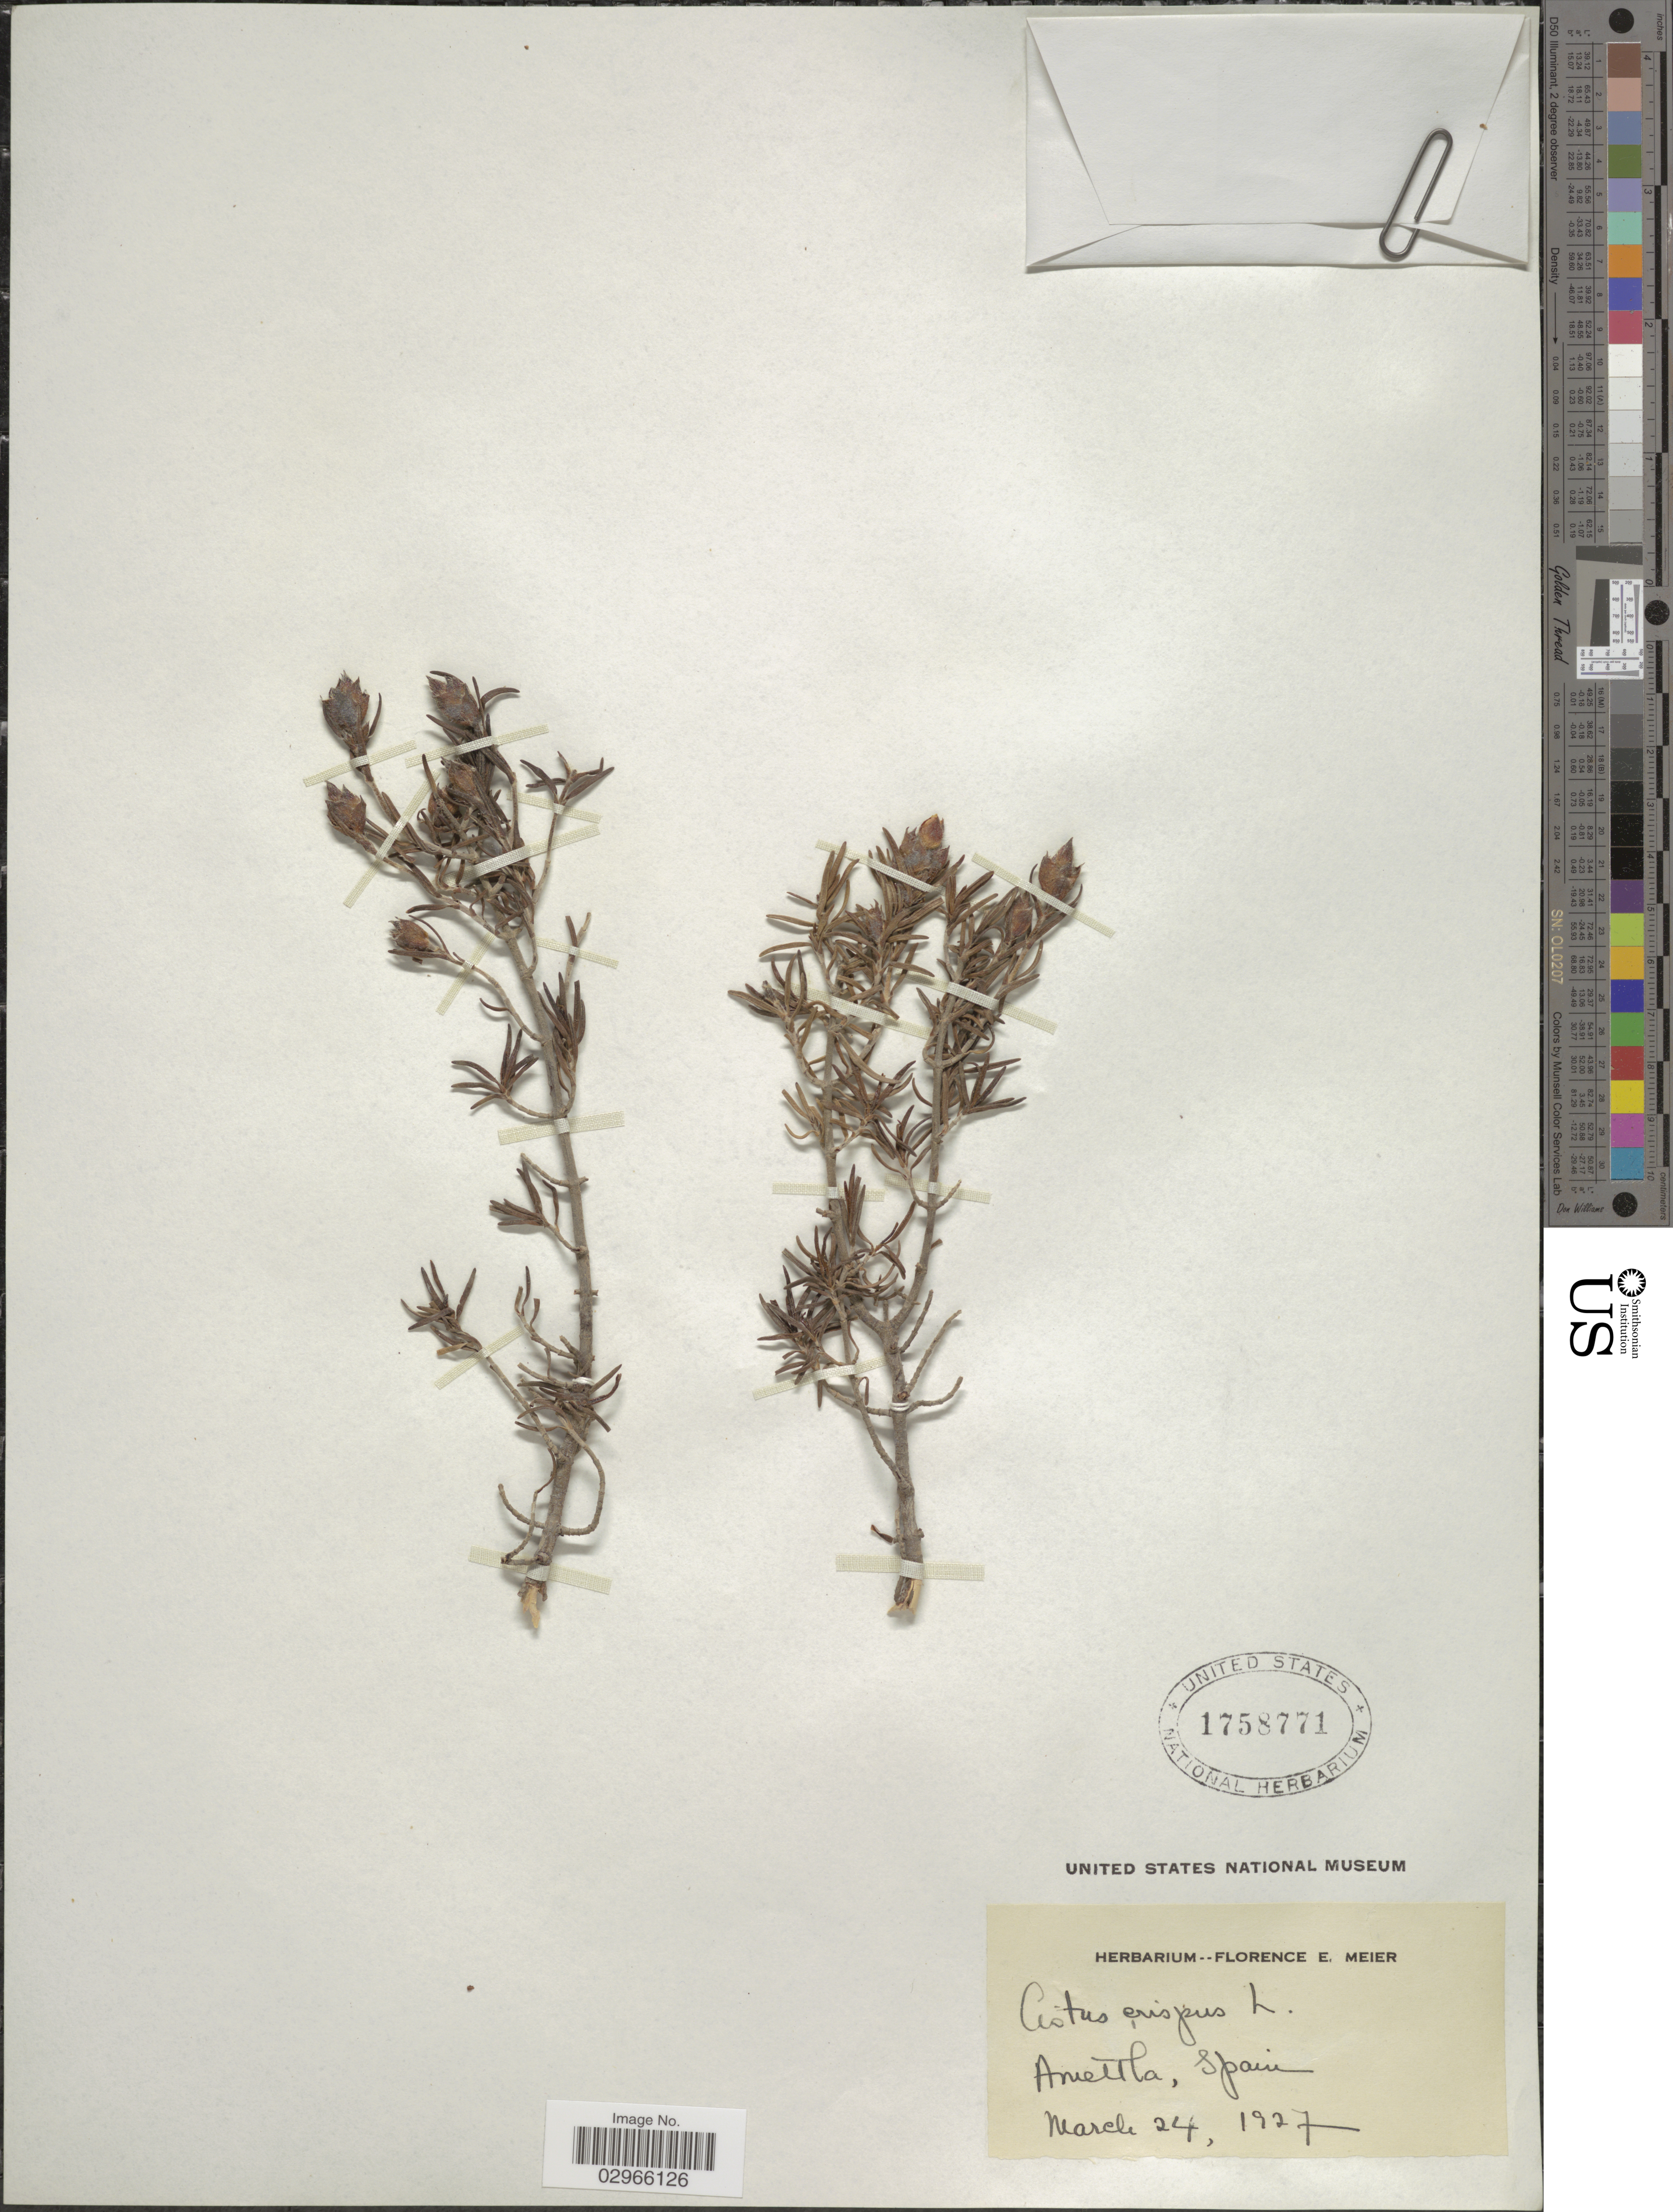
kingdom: Plantae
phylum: Tracheophyta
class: Magnoliopsida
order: Malvales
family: Cistaceae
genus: Cistus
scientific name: Cistus crispus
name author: L.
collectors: ex herb. Florence E. Meier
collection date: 1927-03-24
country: Spain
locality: Amella. [interpreted]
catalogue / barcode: US 1758771